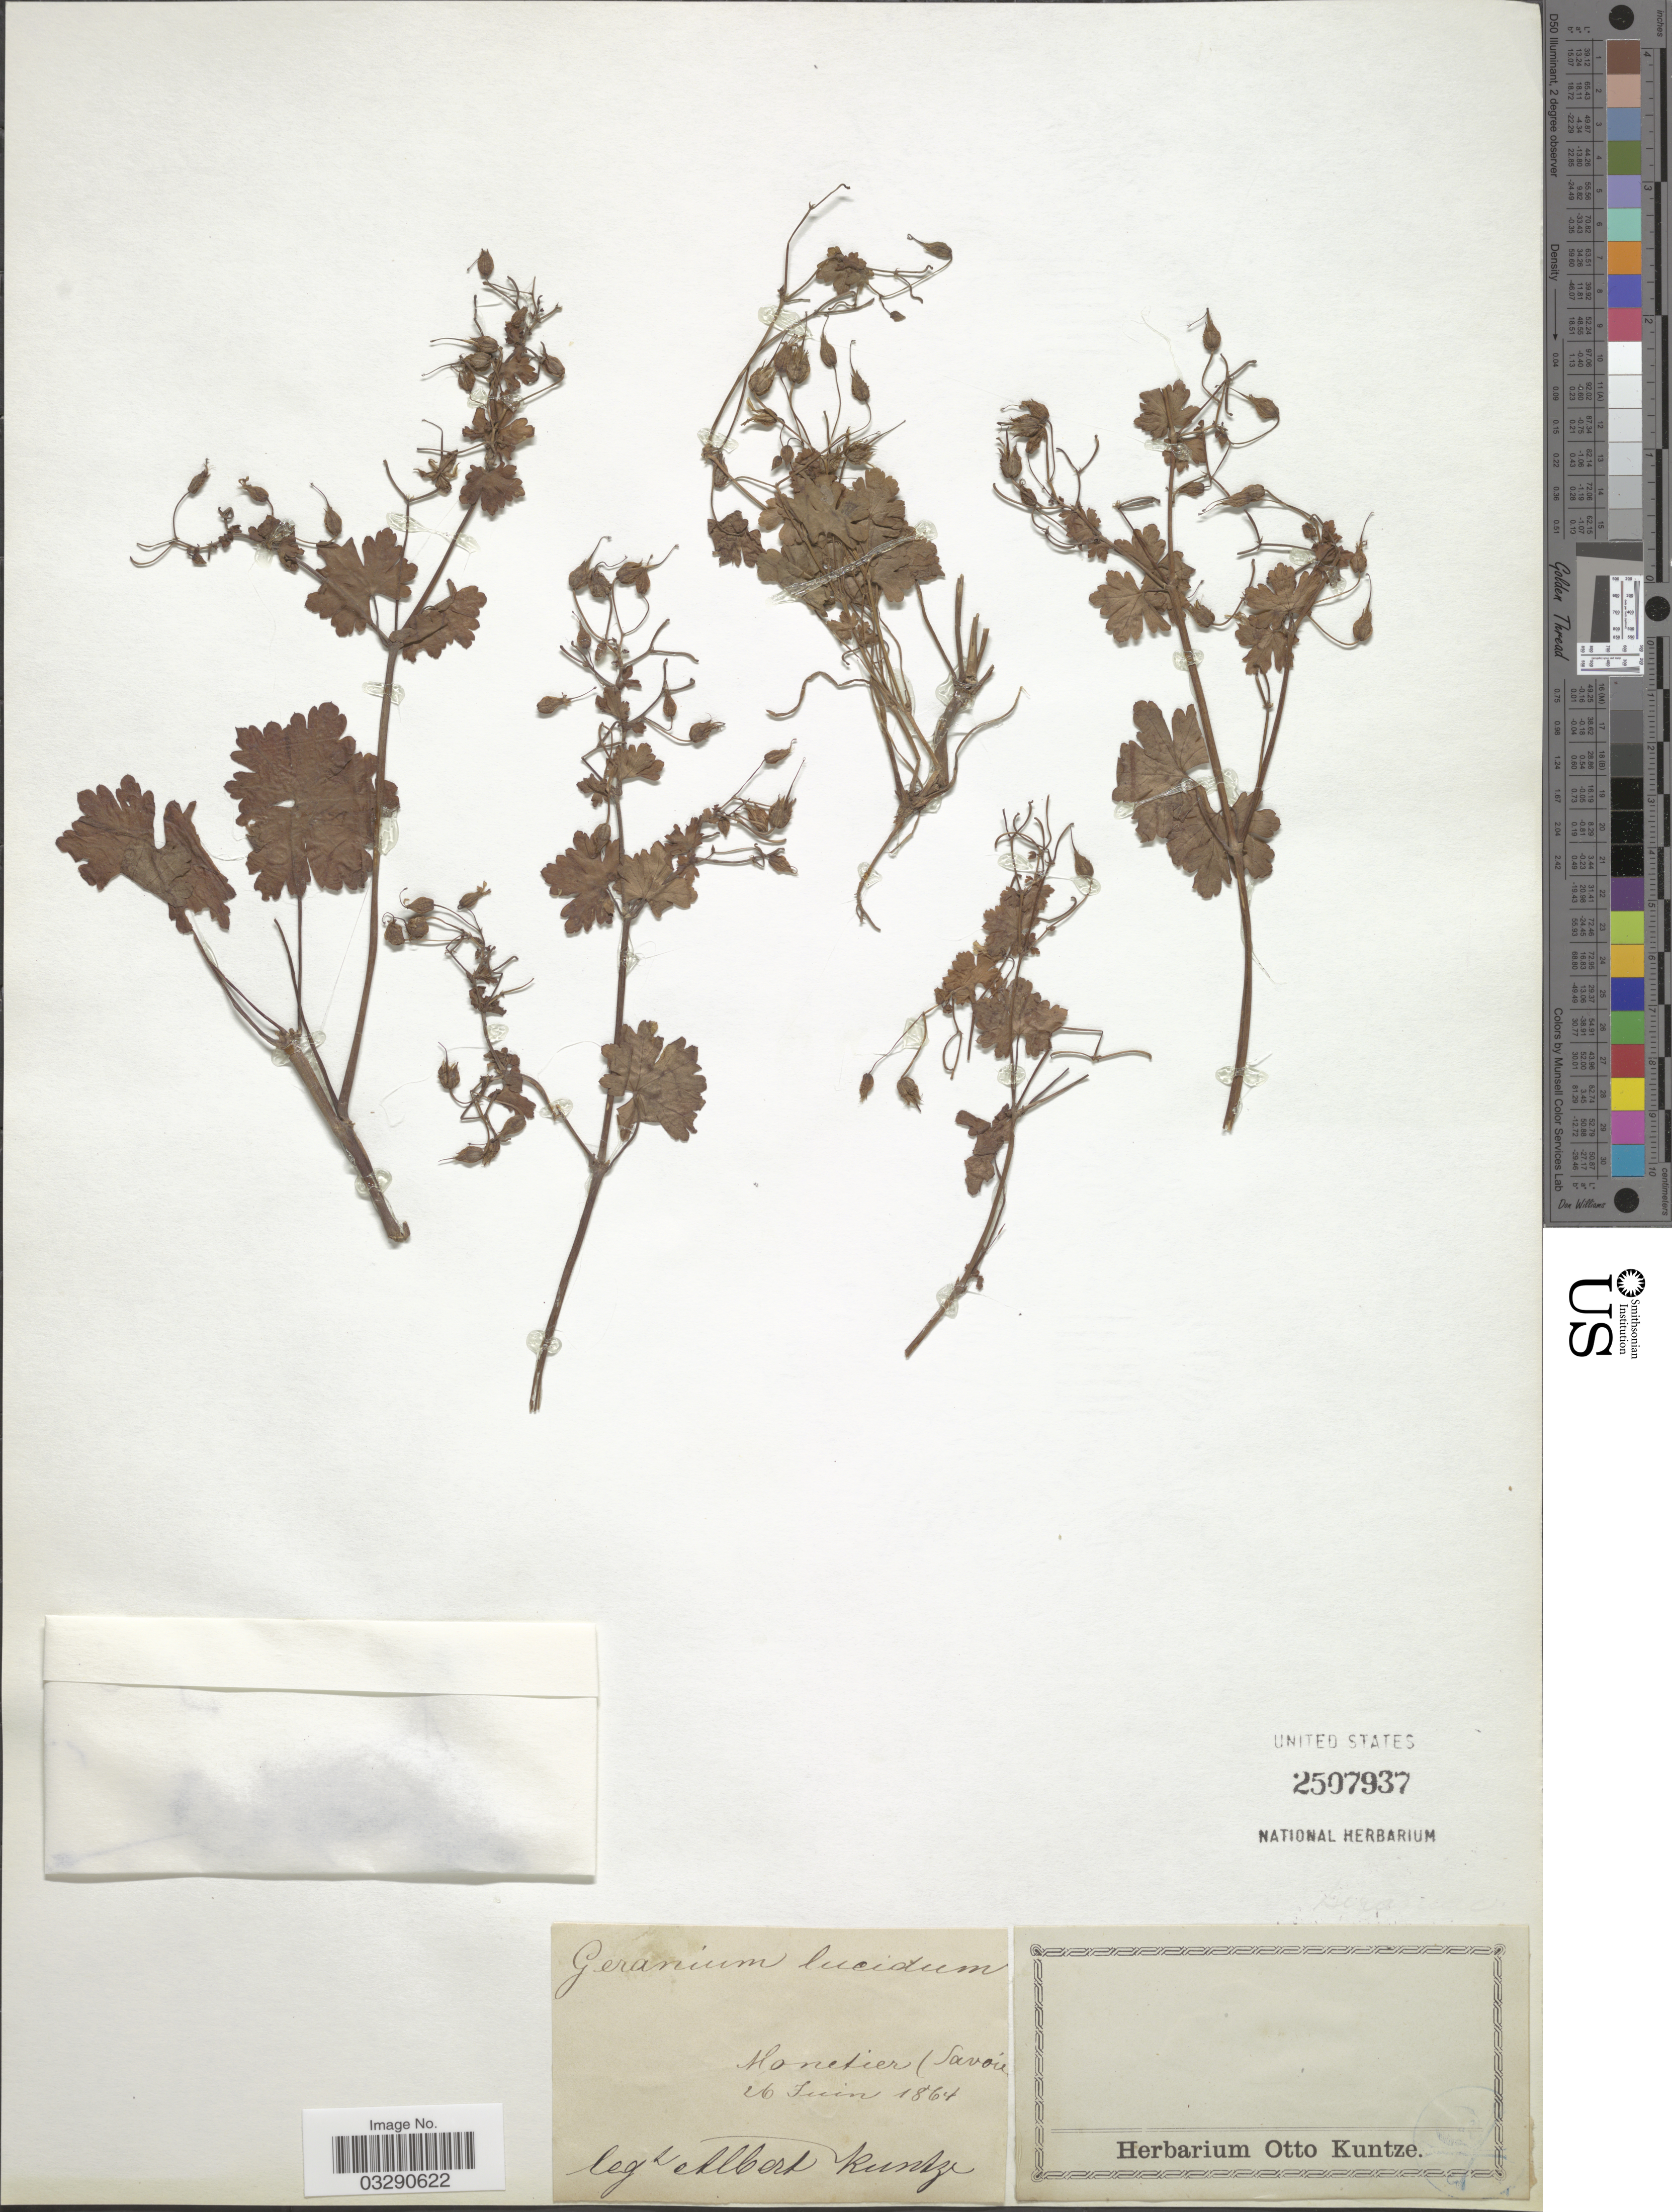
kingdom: Plantae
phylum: Tracheophyta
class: Magnoliopsida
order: Geraniales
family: Geraniaceae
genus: Geranium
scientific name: Geranium lucidum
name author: L.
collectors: A. Kuntze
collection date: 1864-06-26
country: France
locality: Monetier (Savoie).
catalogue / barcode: US 2507937